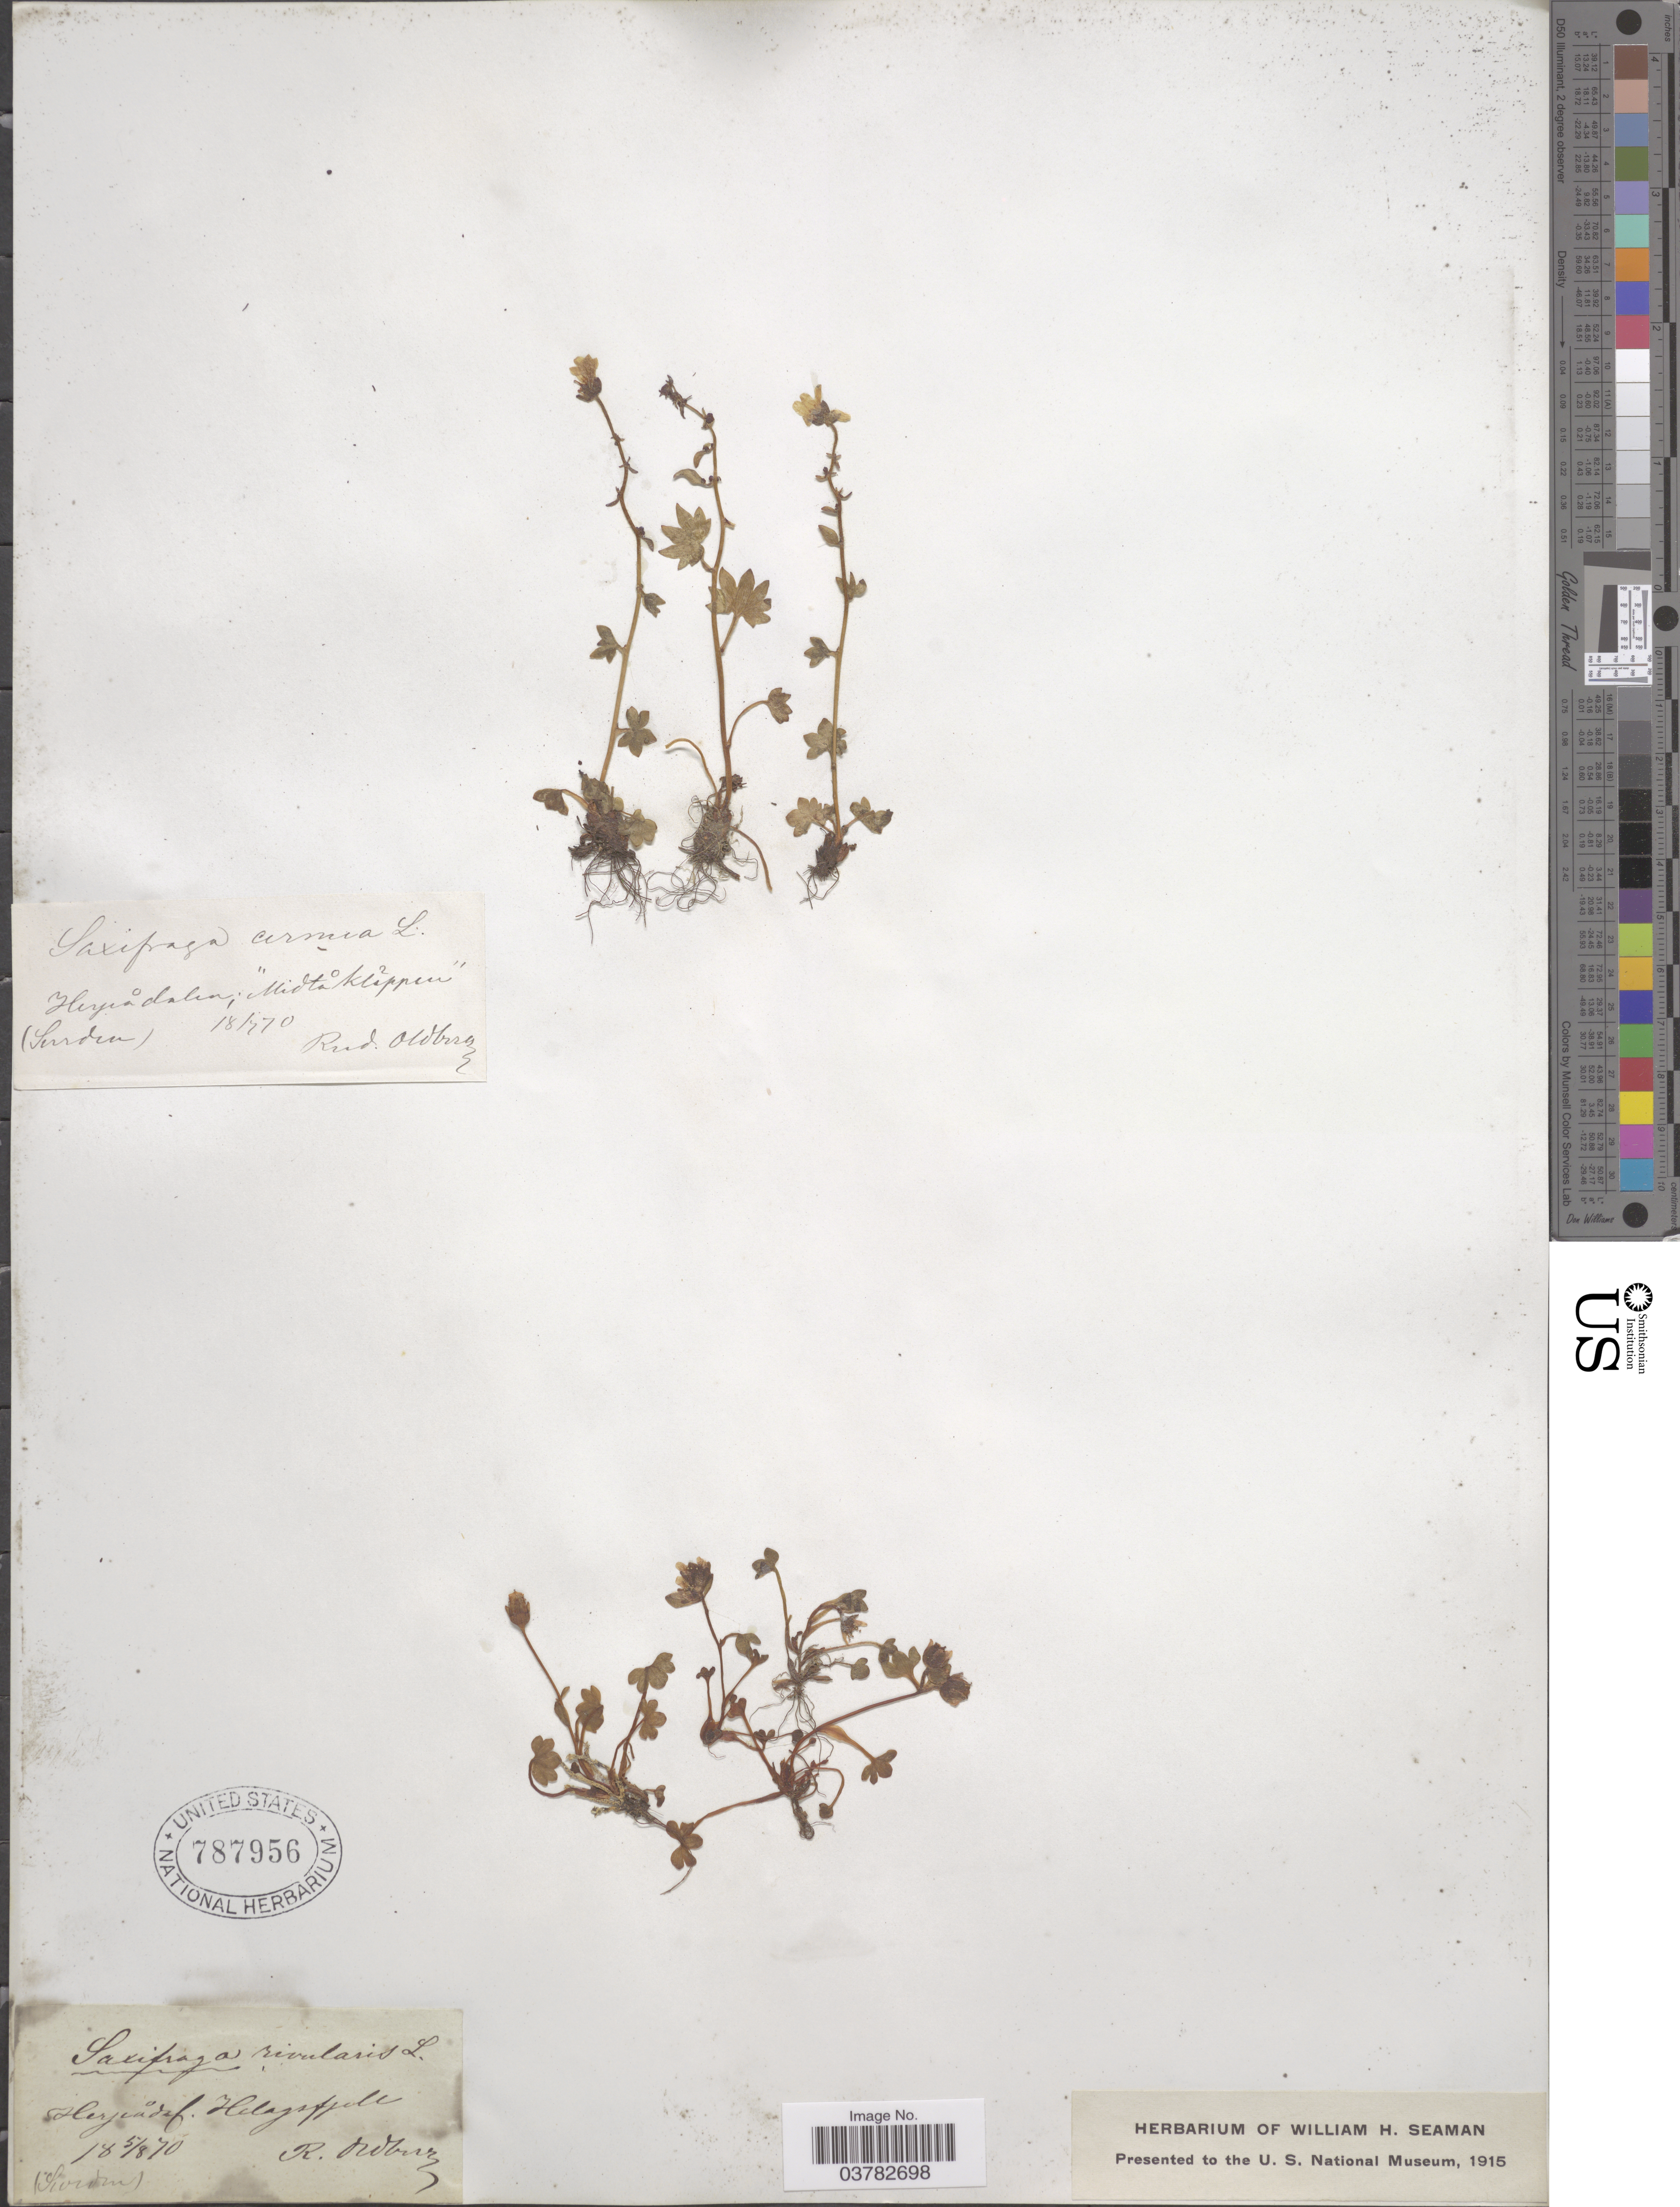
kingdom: Plantae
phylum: Tracheophyta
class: Magnoliopsida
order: Saxifragales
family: Saxifragaceae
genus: Saxifraga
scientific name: Saxifraga rivularis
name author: L.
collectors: R. Oldberg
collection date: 1870-07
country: Sweden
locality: Herjeådalen. "Midtåklappen".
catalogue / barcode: US 787956-2